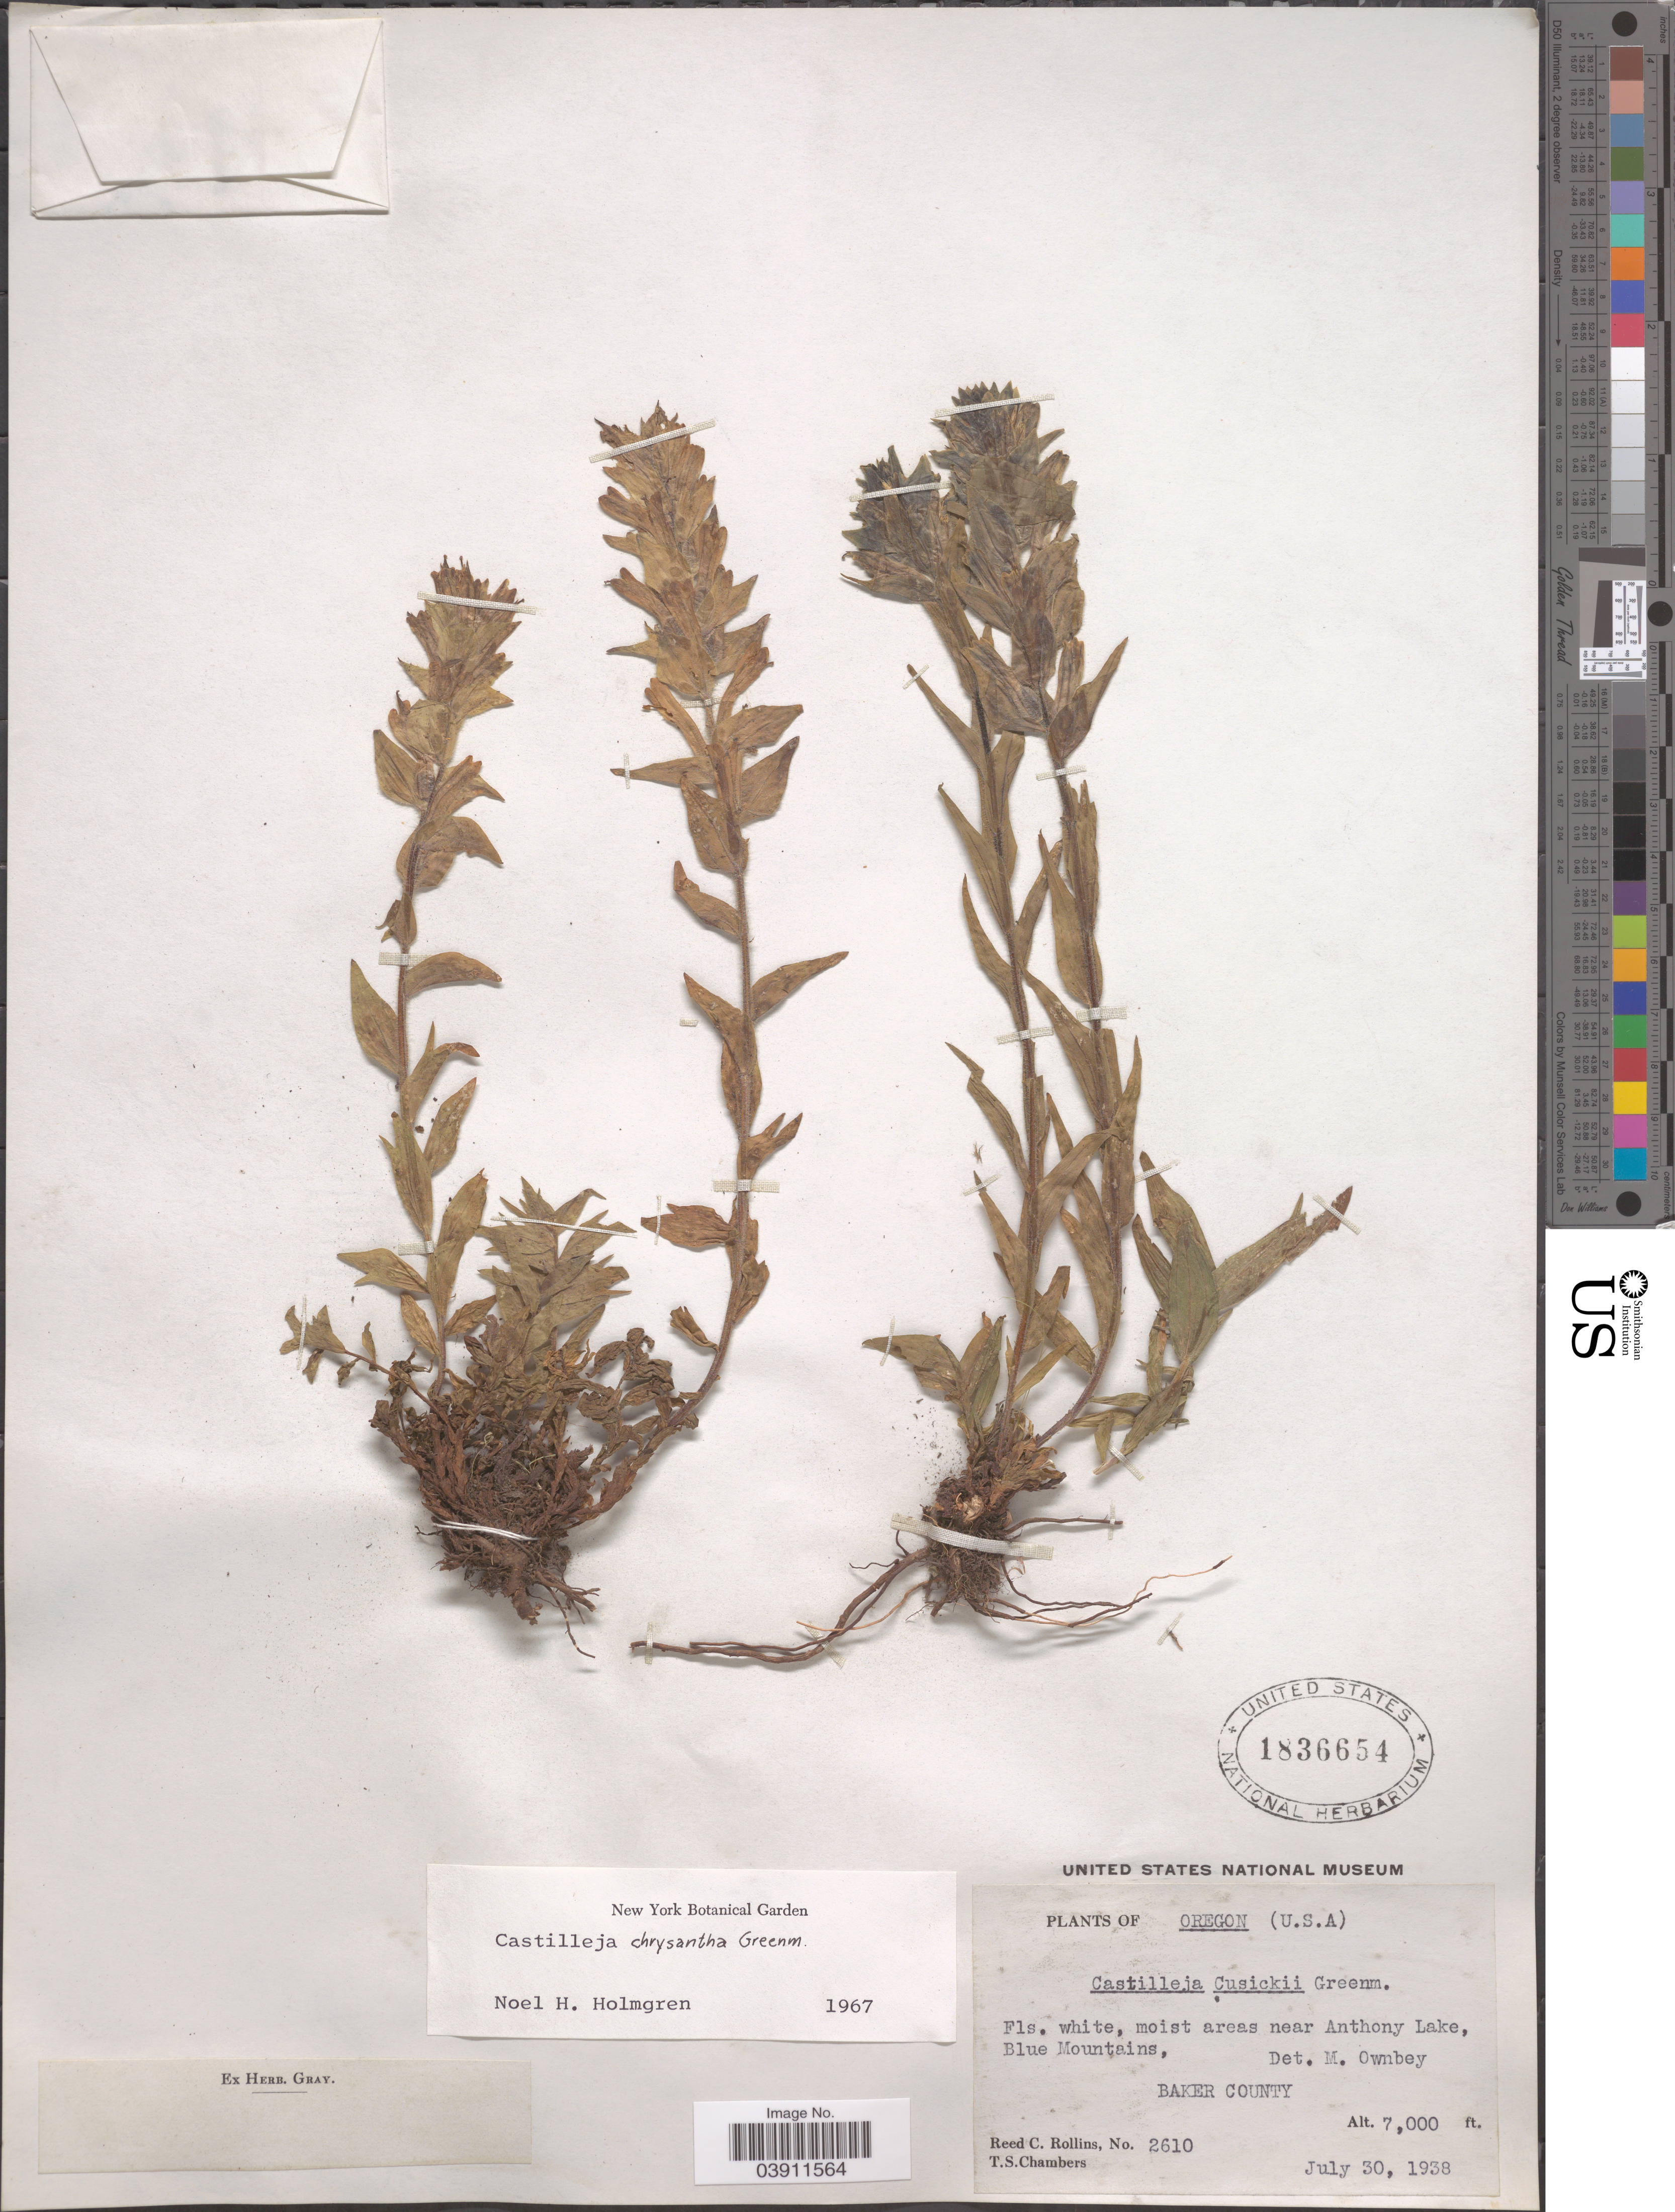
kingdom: Plantae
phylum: Tracheophyta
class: Magnoliopsida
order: Lamiales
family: Orobanchaceae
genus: Castilleja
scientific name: Castilleja chrysantha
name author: Greenm.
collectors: R. C. Rollins & T. Chambers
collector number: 2610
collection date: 1938-07-30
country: United States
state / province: Oregon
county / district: Baker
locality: Areas near Anthony Lake, Blue Mountains, Baker County.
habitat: moist areas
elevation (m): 2134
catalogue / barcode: US 1836654